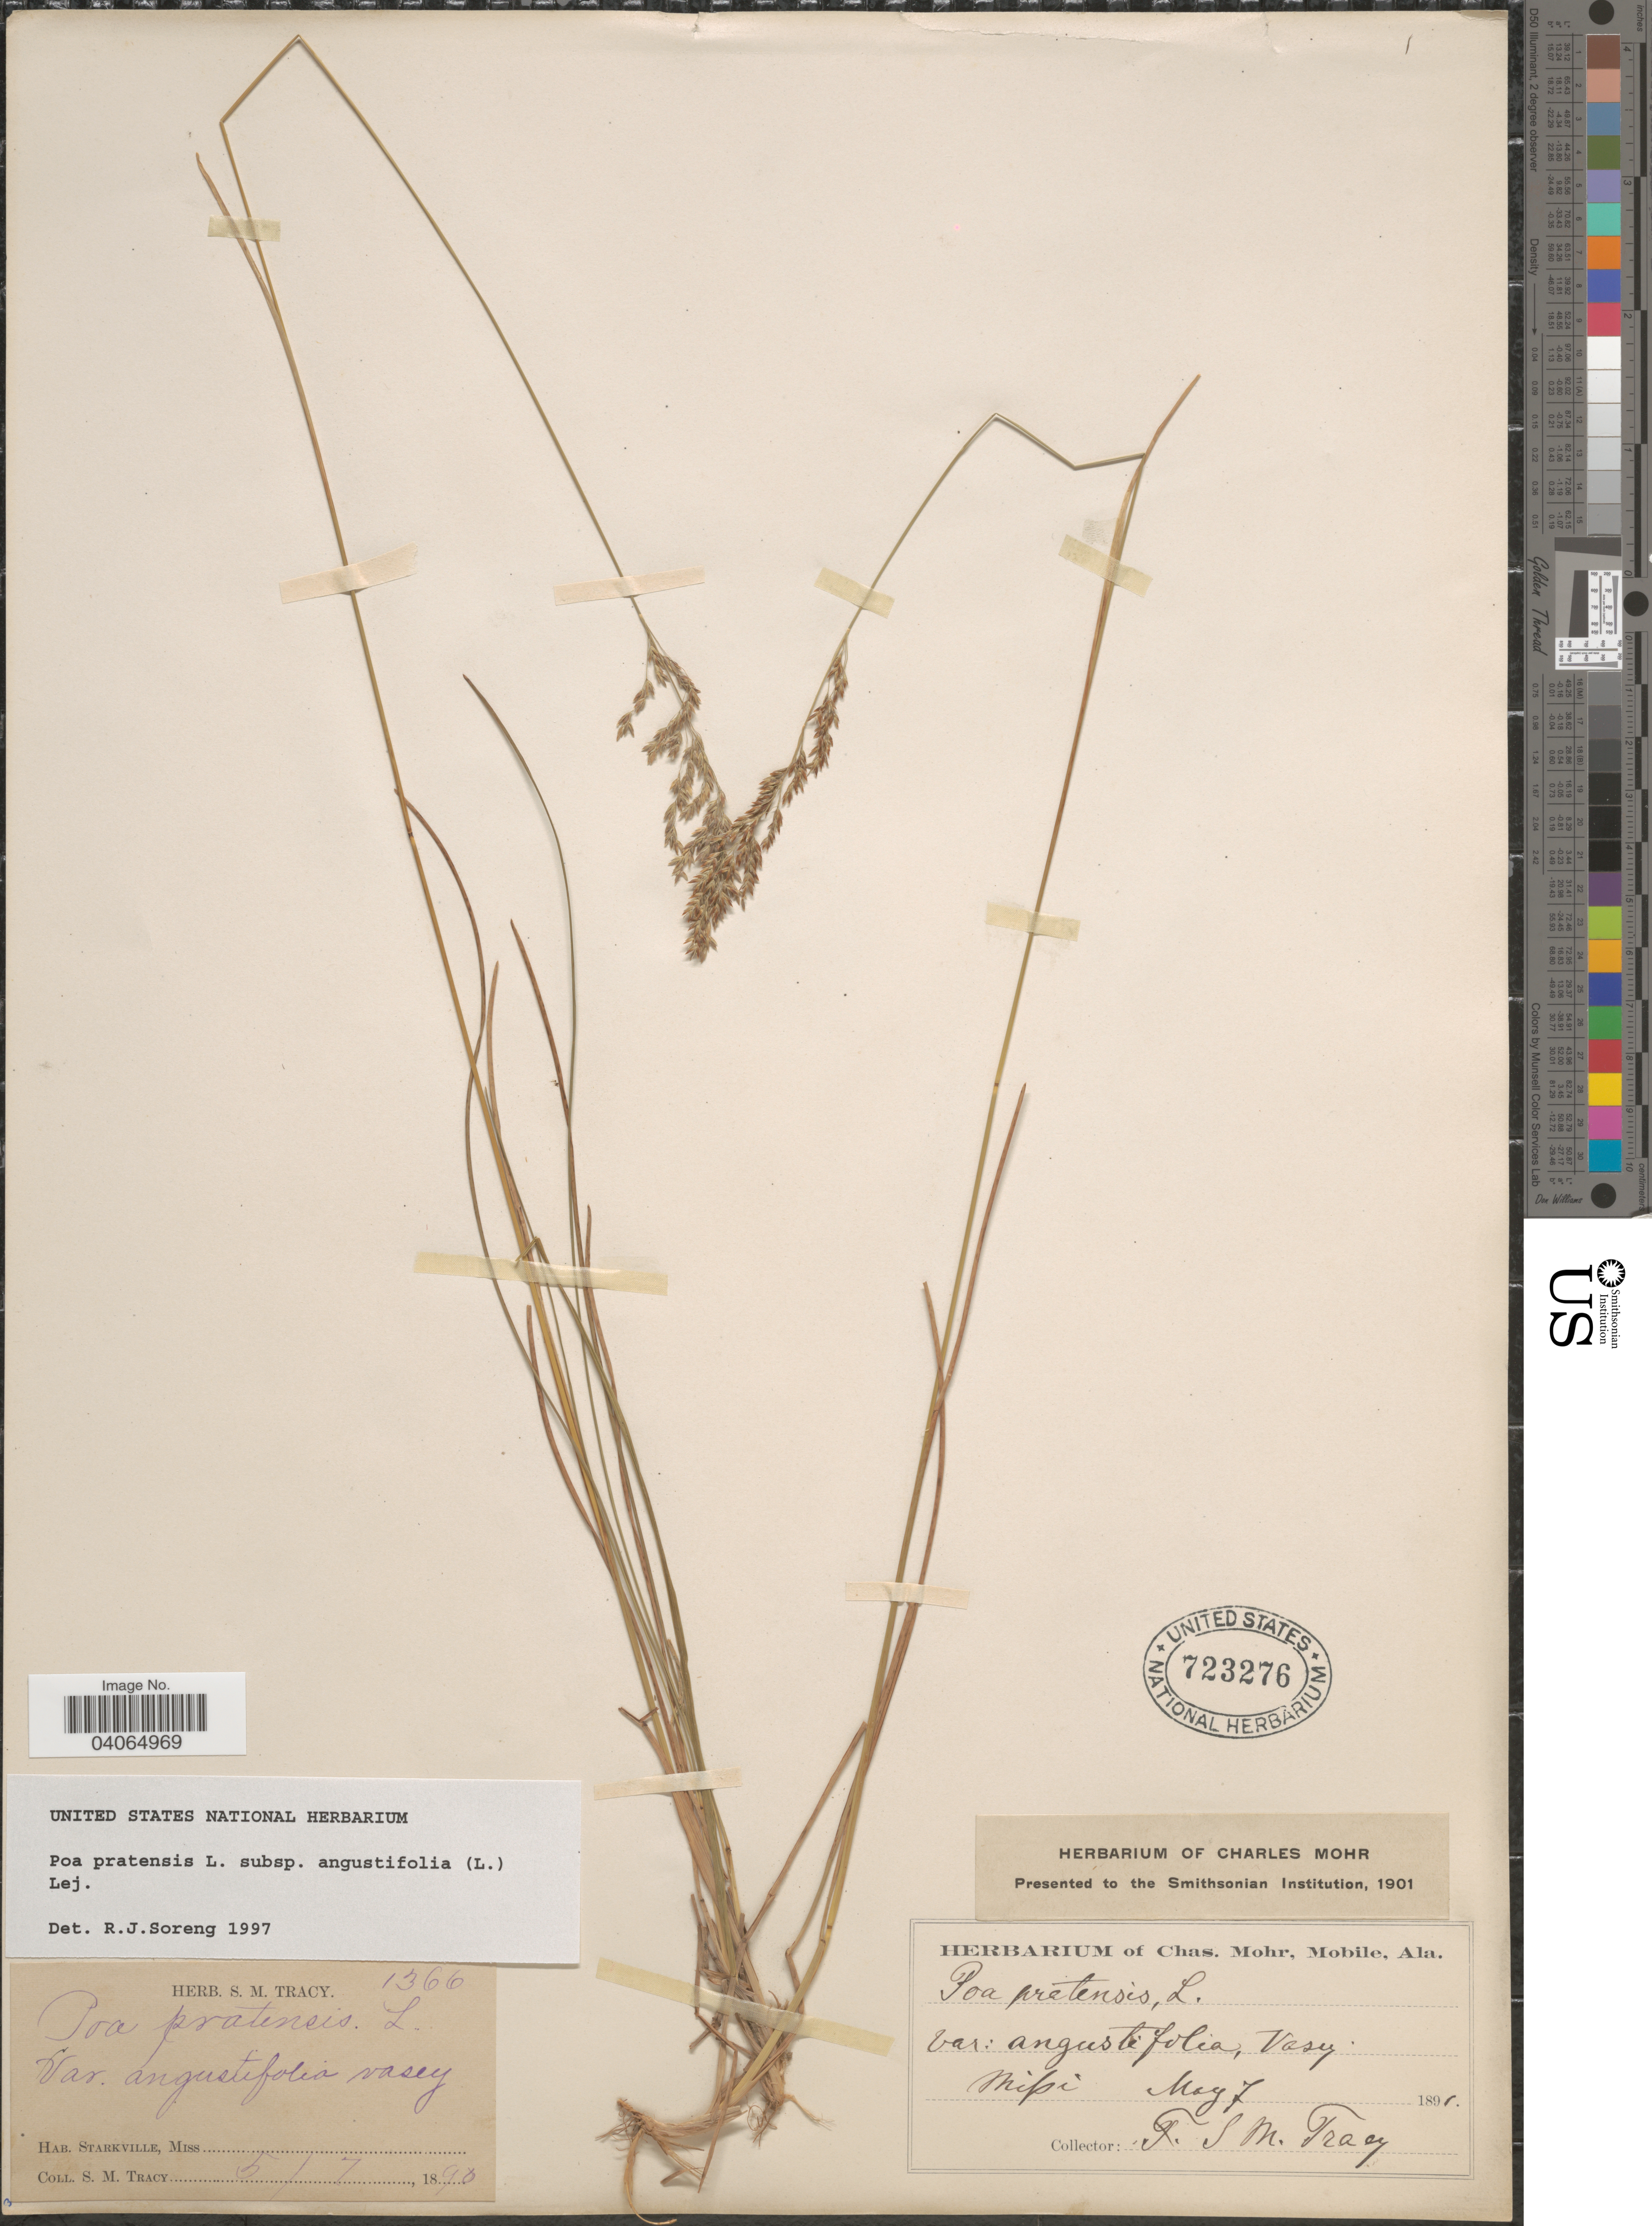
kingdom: Plantae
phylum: Tracheophyta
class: Liliopsida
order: Poales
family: Poaceae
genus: Poa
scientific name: Poa pratensis subsp. angustifolia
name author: (L.) Lej.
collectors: S. M. Tracy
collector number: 1366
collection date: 1891-05-07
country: United States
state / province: Mississippi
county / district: Oktibbeha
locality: Starkville.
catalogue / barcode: US 723276